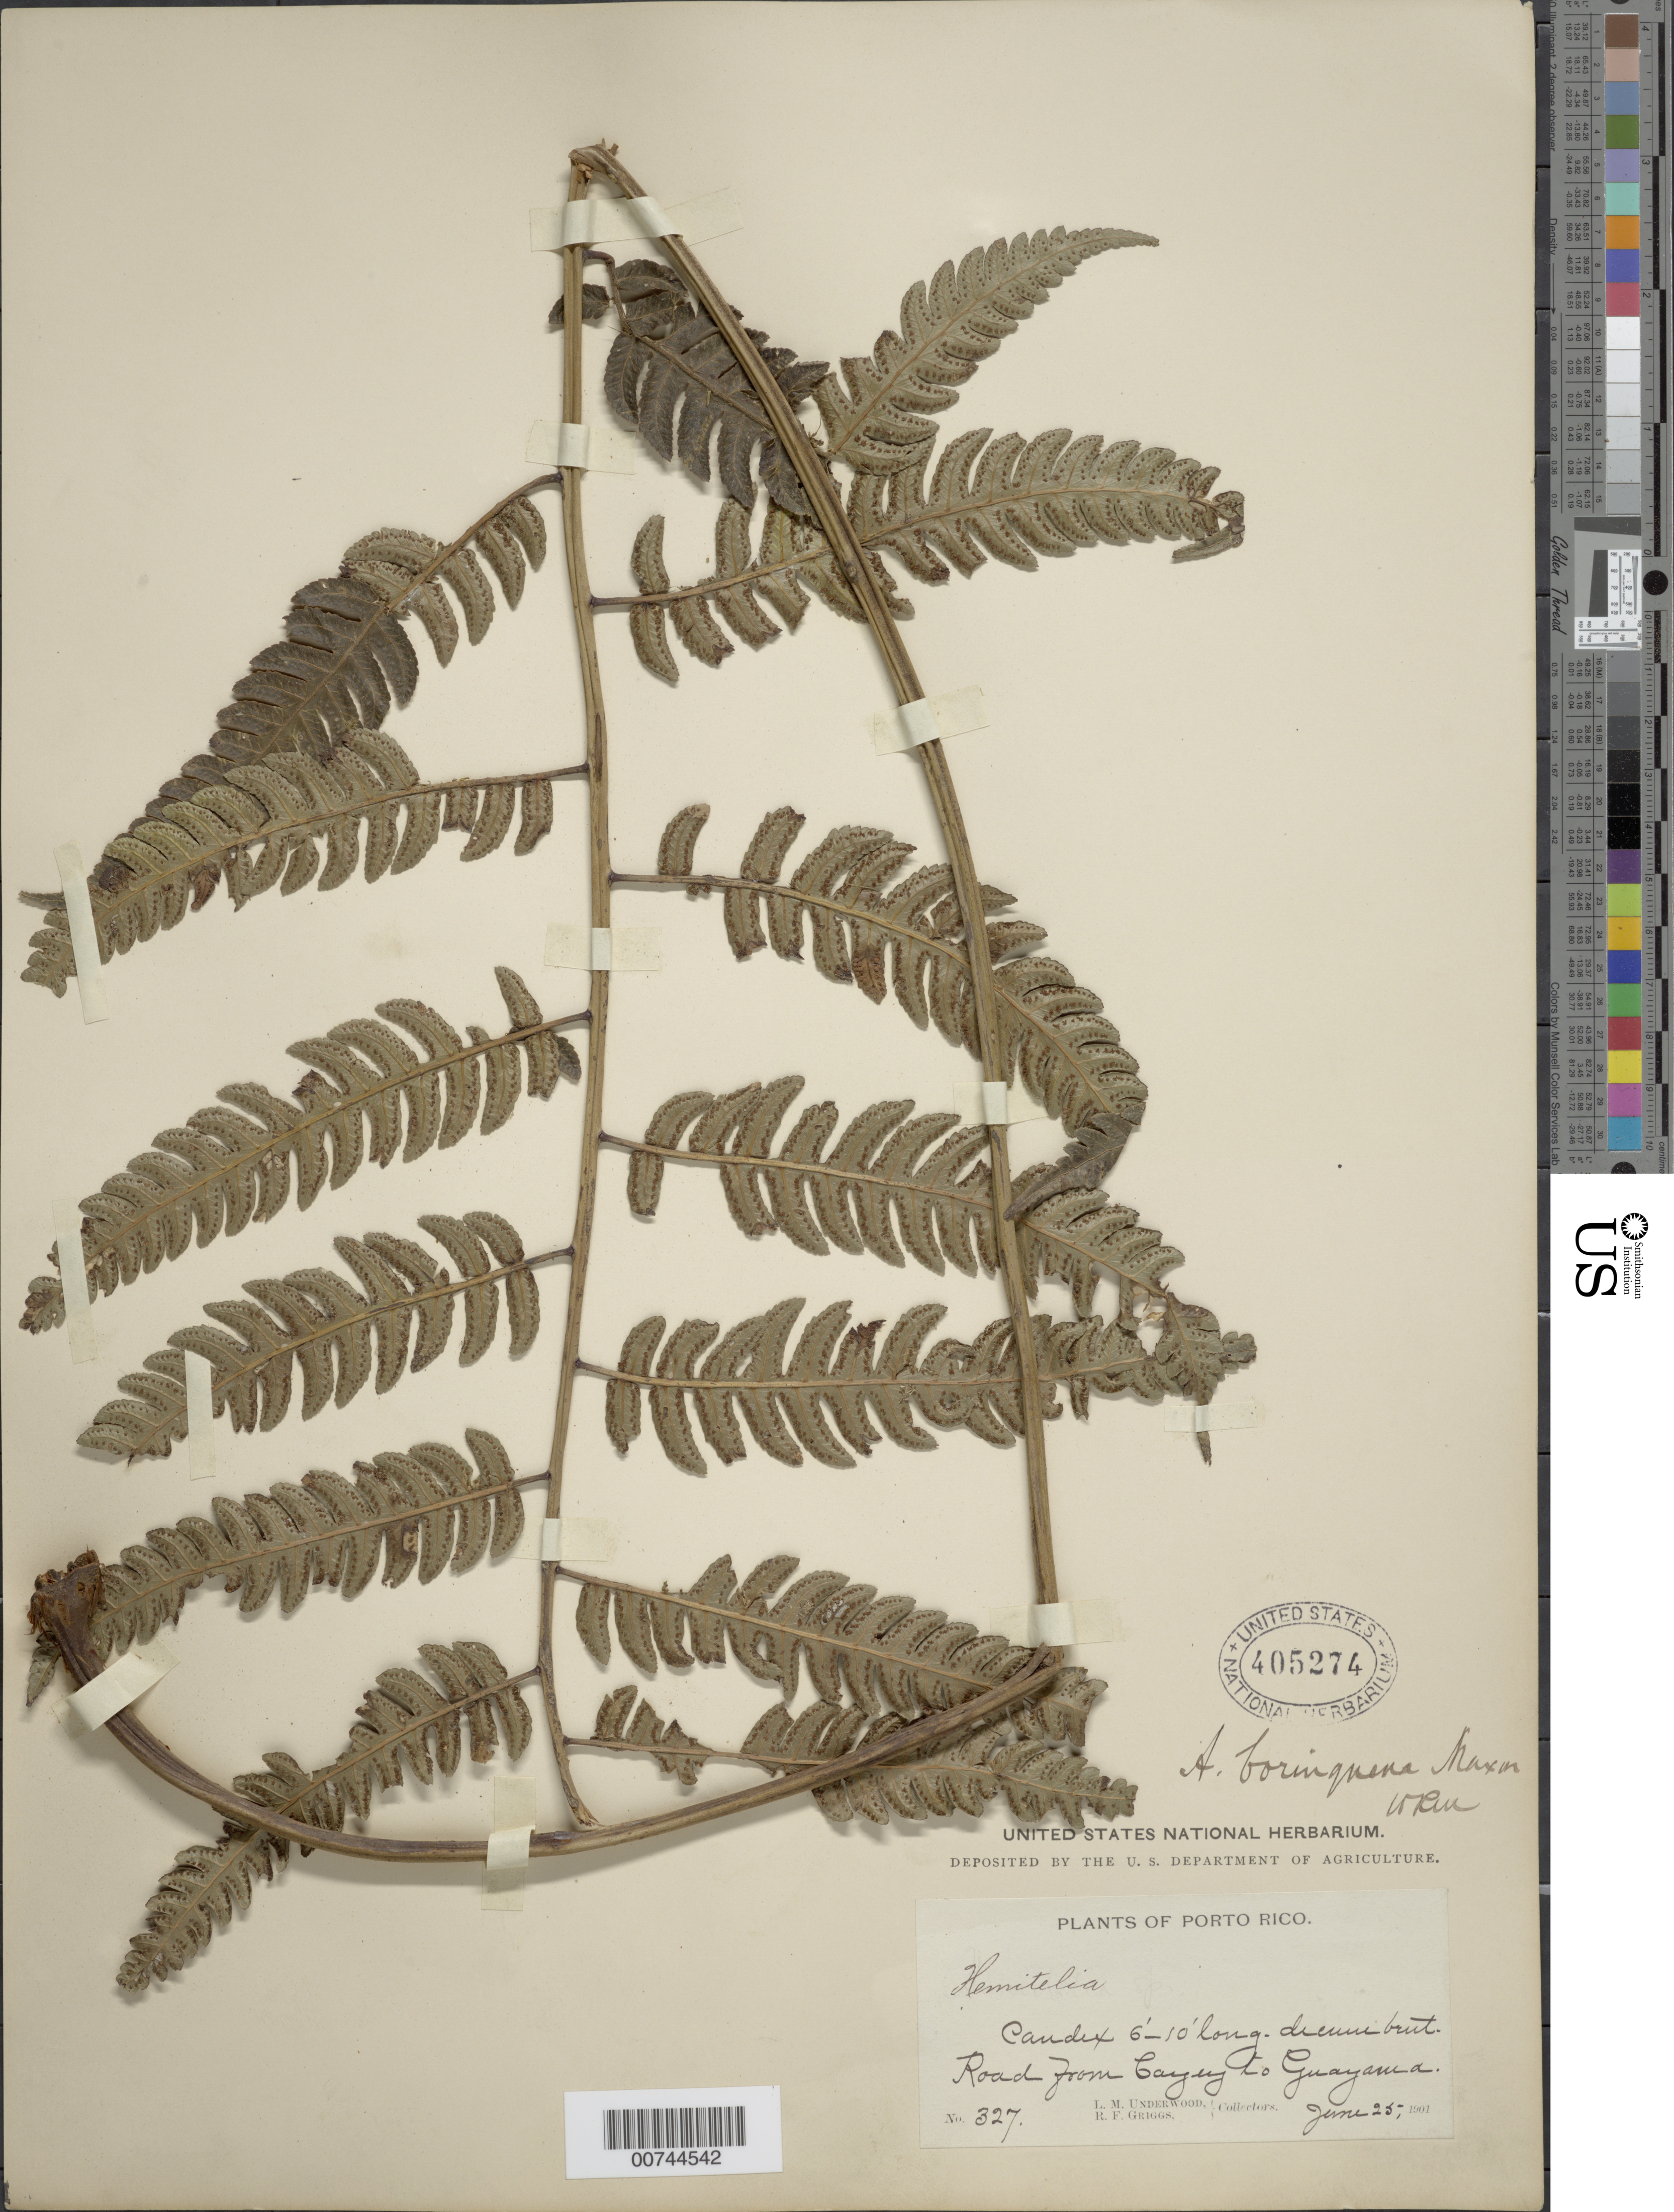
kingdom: Plantae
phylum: Tracheophyta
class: Polypodiopsida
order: Cyatheales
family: Cyatheaceae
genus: Cyathea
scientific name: Cyathea borinquena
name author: (Maxon) Domin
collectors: L. M. Underwood & R. F. Griggs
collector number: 327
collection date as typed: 25 Jun 1901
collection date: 1901-06-25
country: Puerto Rico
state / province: Cayey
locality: Road from Cayey to Guayama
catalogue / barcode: US 405274